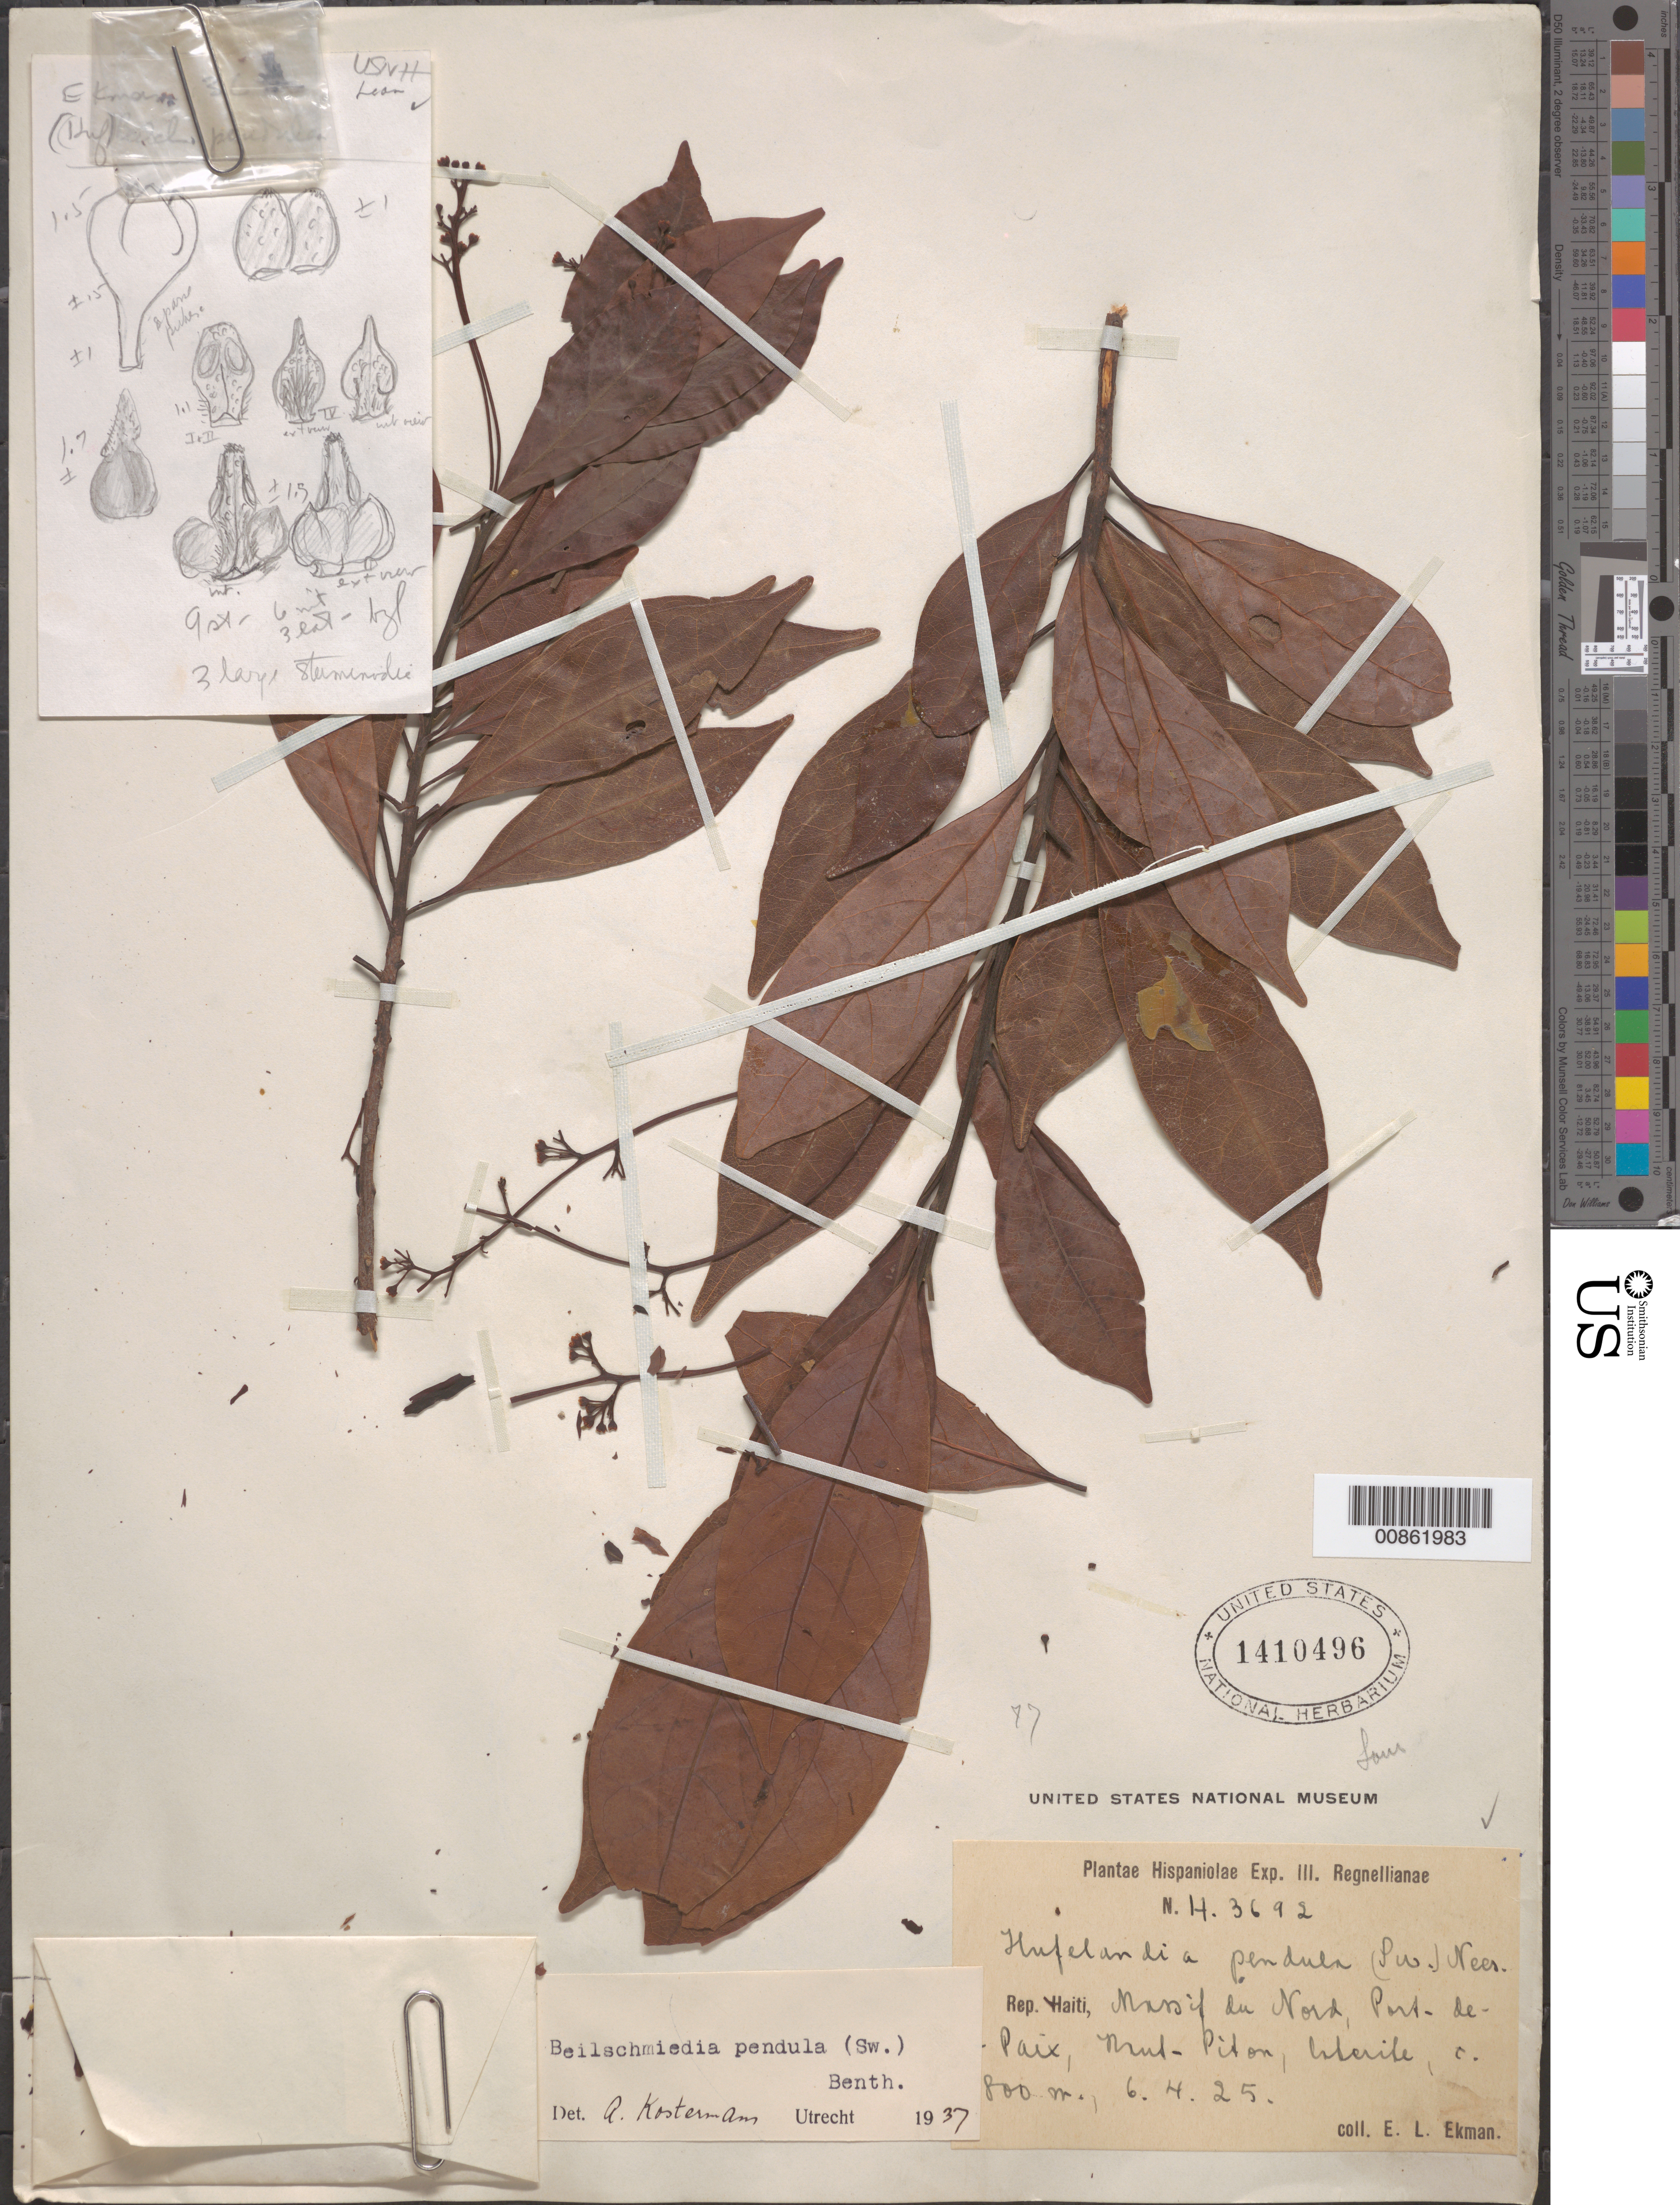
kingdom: Plantae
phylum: Tracheophyta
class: Magnoliopsida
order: Laurales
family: Lauraceae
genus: Beilschmiedia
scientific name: Beilschmiedia pendula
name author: (Sw.) Hemsl.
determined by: Kostermans, A. J. G. H.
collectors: E. L. Ekman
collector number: H 3692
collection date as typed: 06 Apr 1925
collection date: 1925-04-06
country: Haiti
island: Hispaniola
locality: Massif du Nord, Port-de-Paix, Haut Piton.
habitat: Laterite.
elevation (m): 800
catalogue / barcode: US 1410496